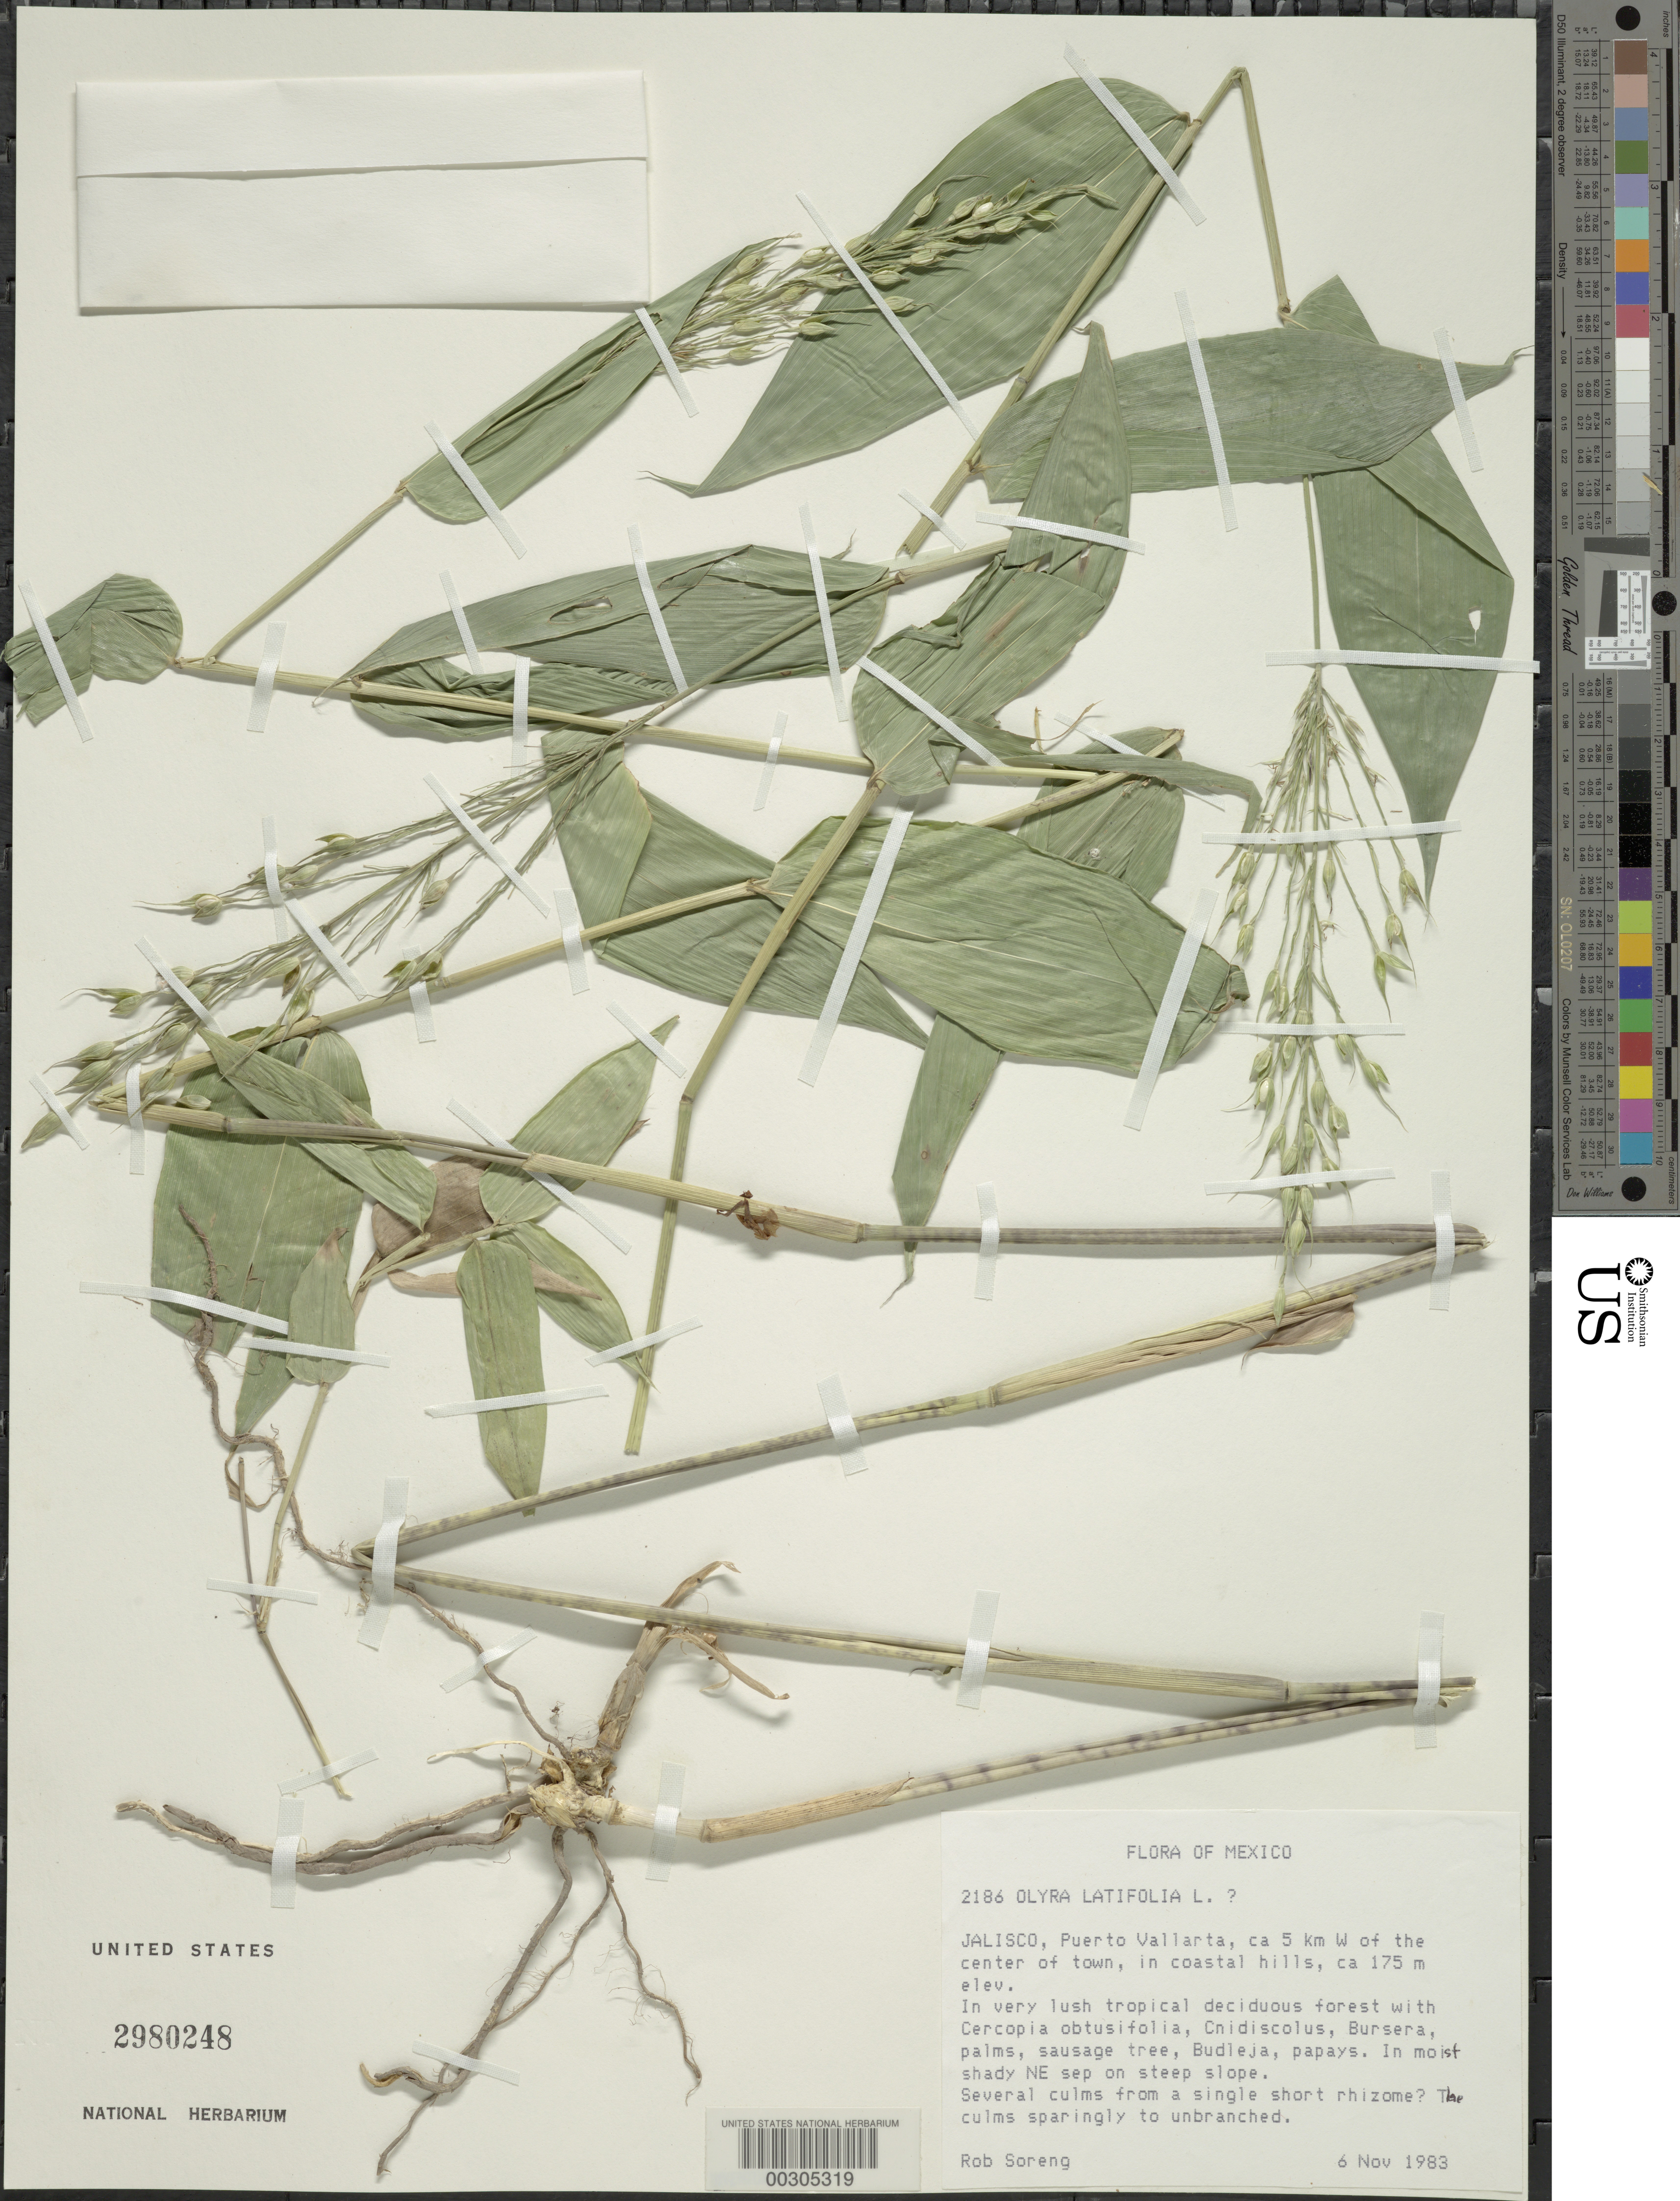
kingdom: Plantae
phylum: Tracheophyta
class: Liliopsida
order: Poales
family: Poaceae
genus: Olyra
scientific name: Olyra latifolia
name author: L.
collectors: R. J. Soreng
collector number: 2186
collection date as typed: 06 Nov 1983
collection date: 1983-11-06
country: Mexico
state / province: Jalisco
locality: Puerto Vallarta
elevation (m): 175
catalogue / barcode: US 2980248